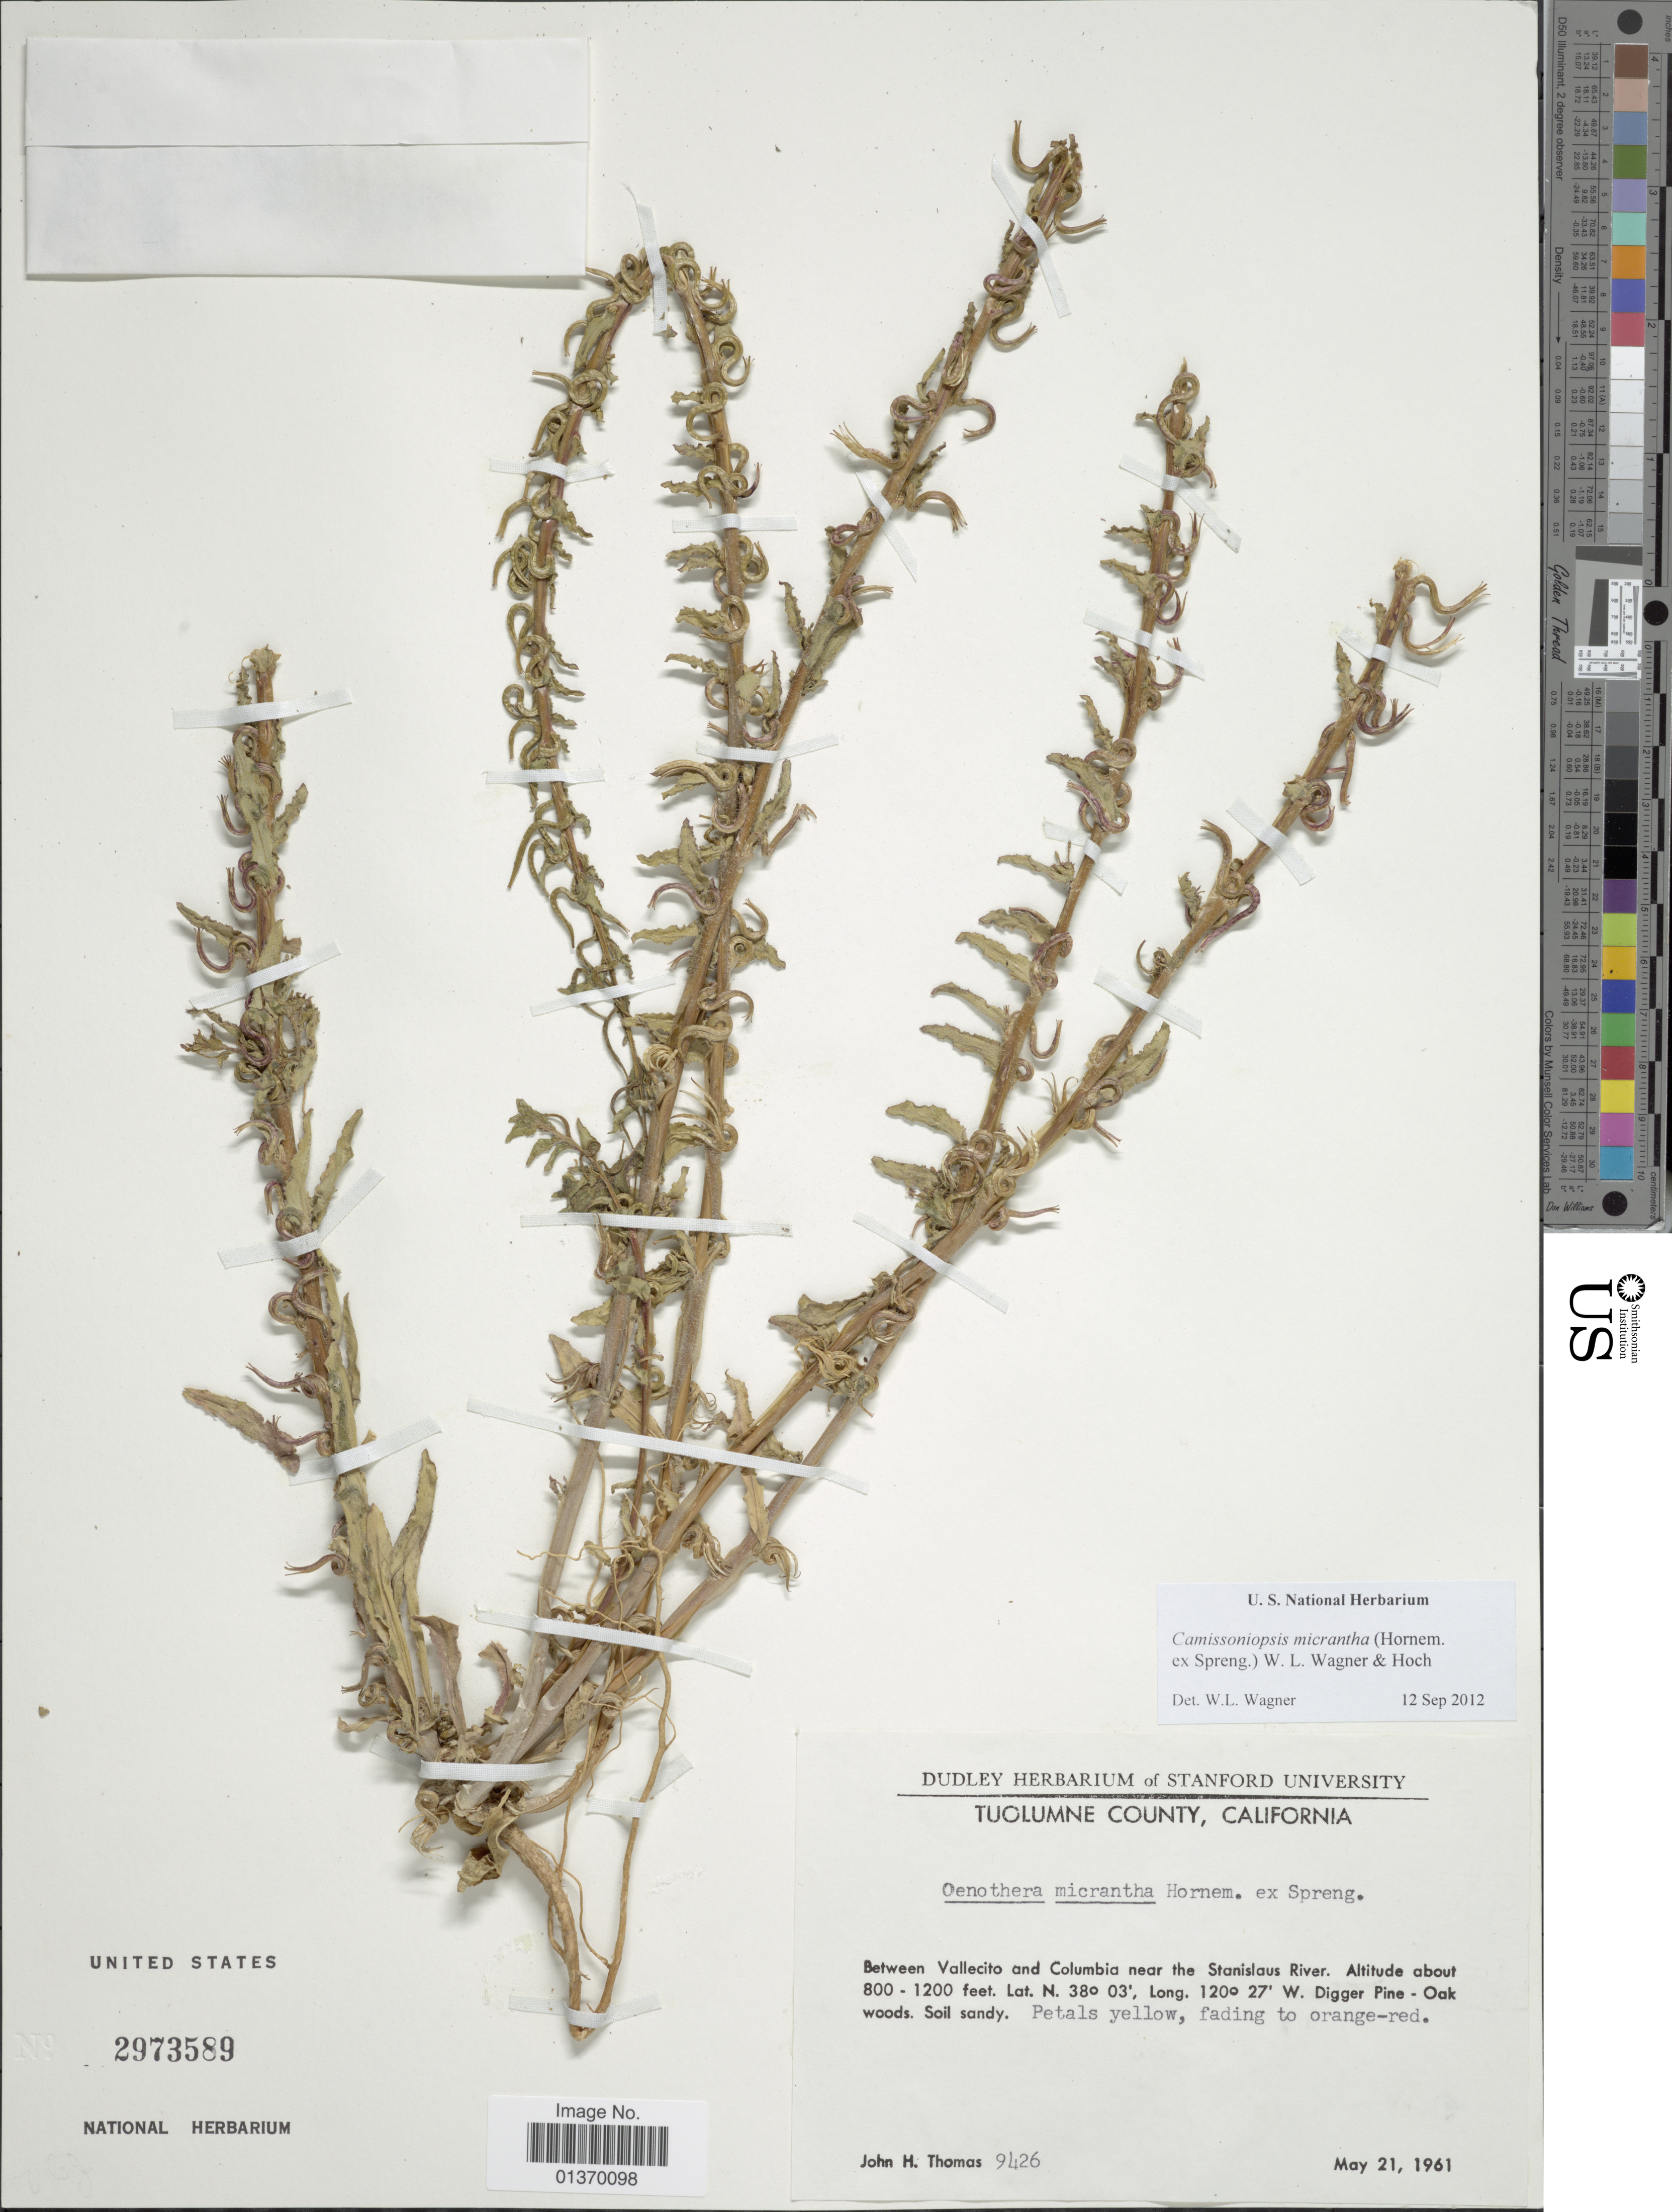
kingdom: Plantae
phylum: Tracheophyta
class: Magnoliopsida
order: Myrtales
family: Onagraceae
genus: Camissoniopsis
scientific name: Camissoniopsis micrantha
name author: (Hornem. ex Spreng.) W.L. Wagner & Hoch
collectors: J. H. Thomas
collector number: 9426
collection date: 1961-05-21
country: United States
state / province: California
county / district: Tuolumne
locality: Tuolumne County, Between Vallecito and Columbia near the Stanislaus River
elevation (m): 244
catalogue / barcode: US 2973589